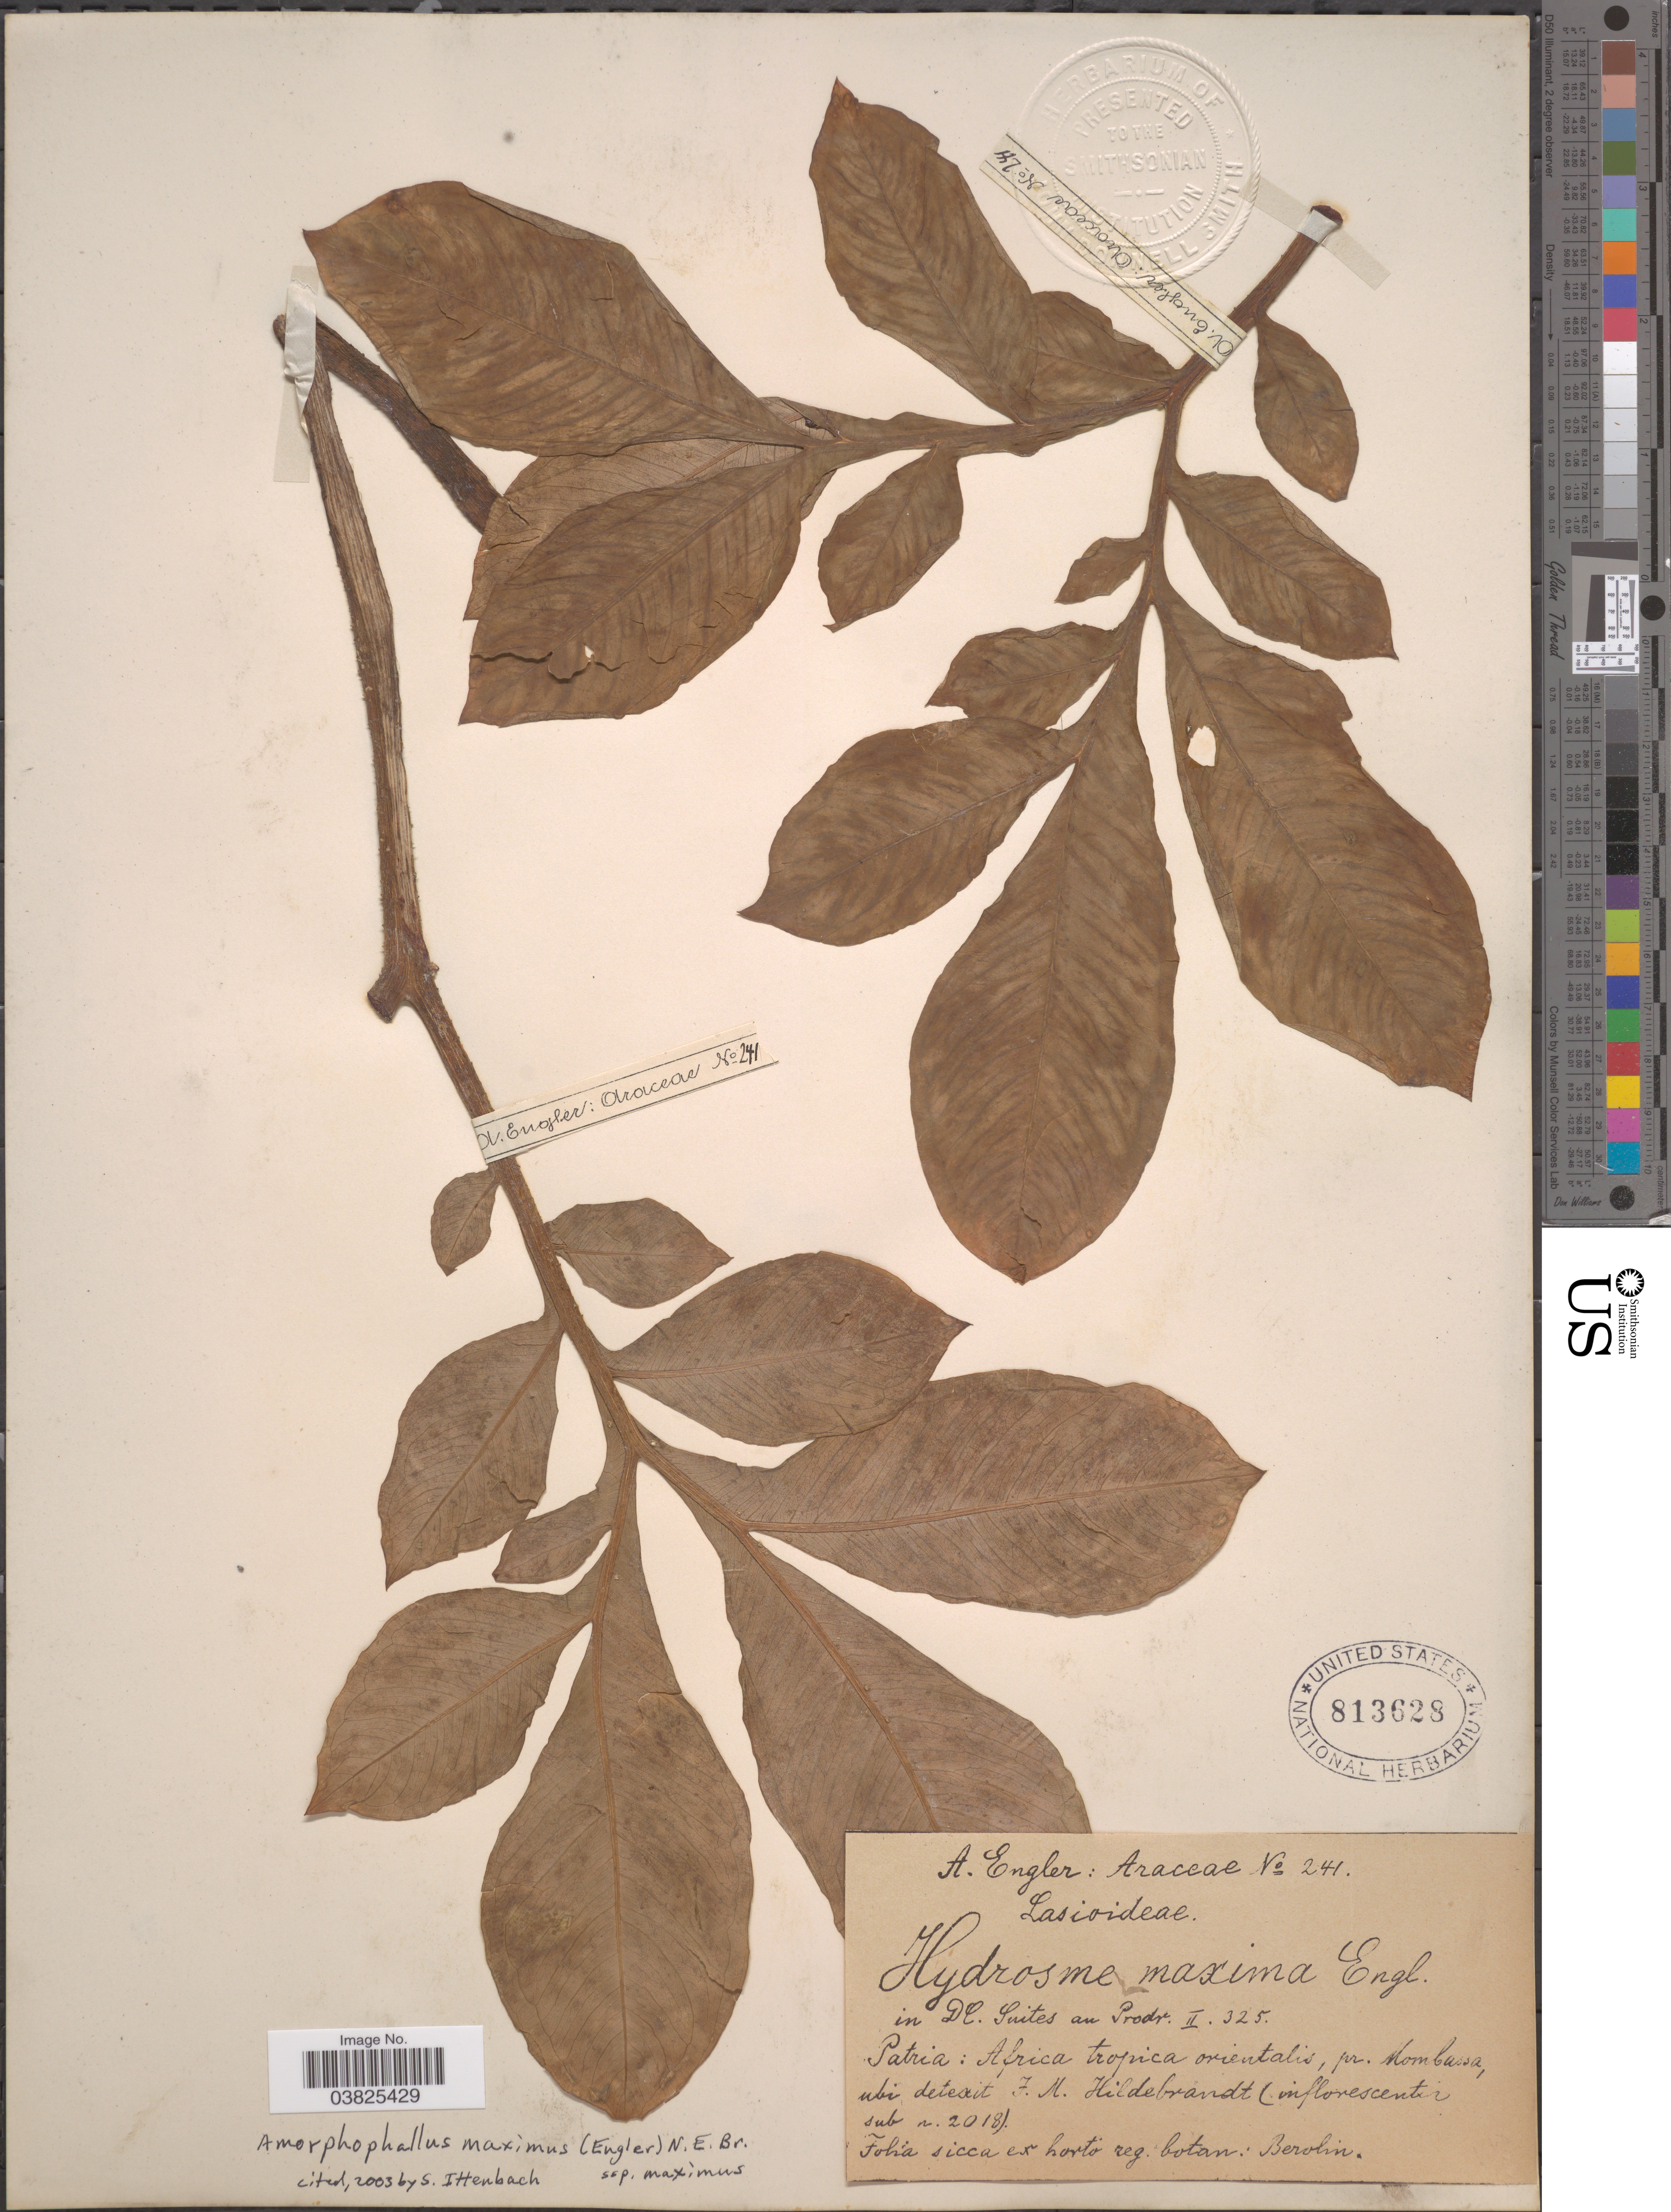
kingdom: Plantae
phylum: Tracheophyta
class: Liliopsida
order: Alismatales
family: Araceae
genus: Amorphophallus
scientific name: Amorphophallus maximus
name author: (Engl.) N.E. Br.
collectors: A. Engler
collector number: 241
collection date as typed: Transcribed d/m/y: //2018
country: Kenya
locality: Africa tropica orientalis, pr. Mombasa ubi detesit F.M. Hildebrandt. Ex horto reg. botan: Berolin. [interpreted]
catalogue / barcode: US 813628